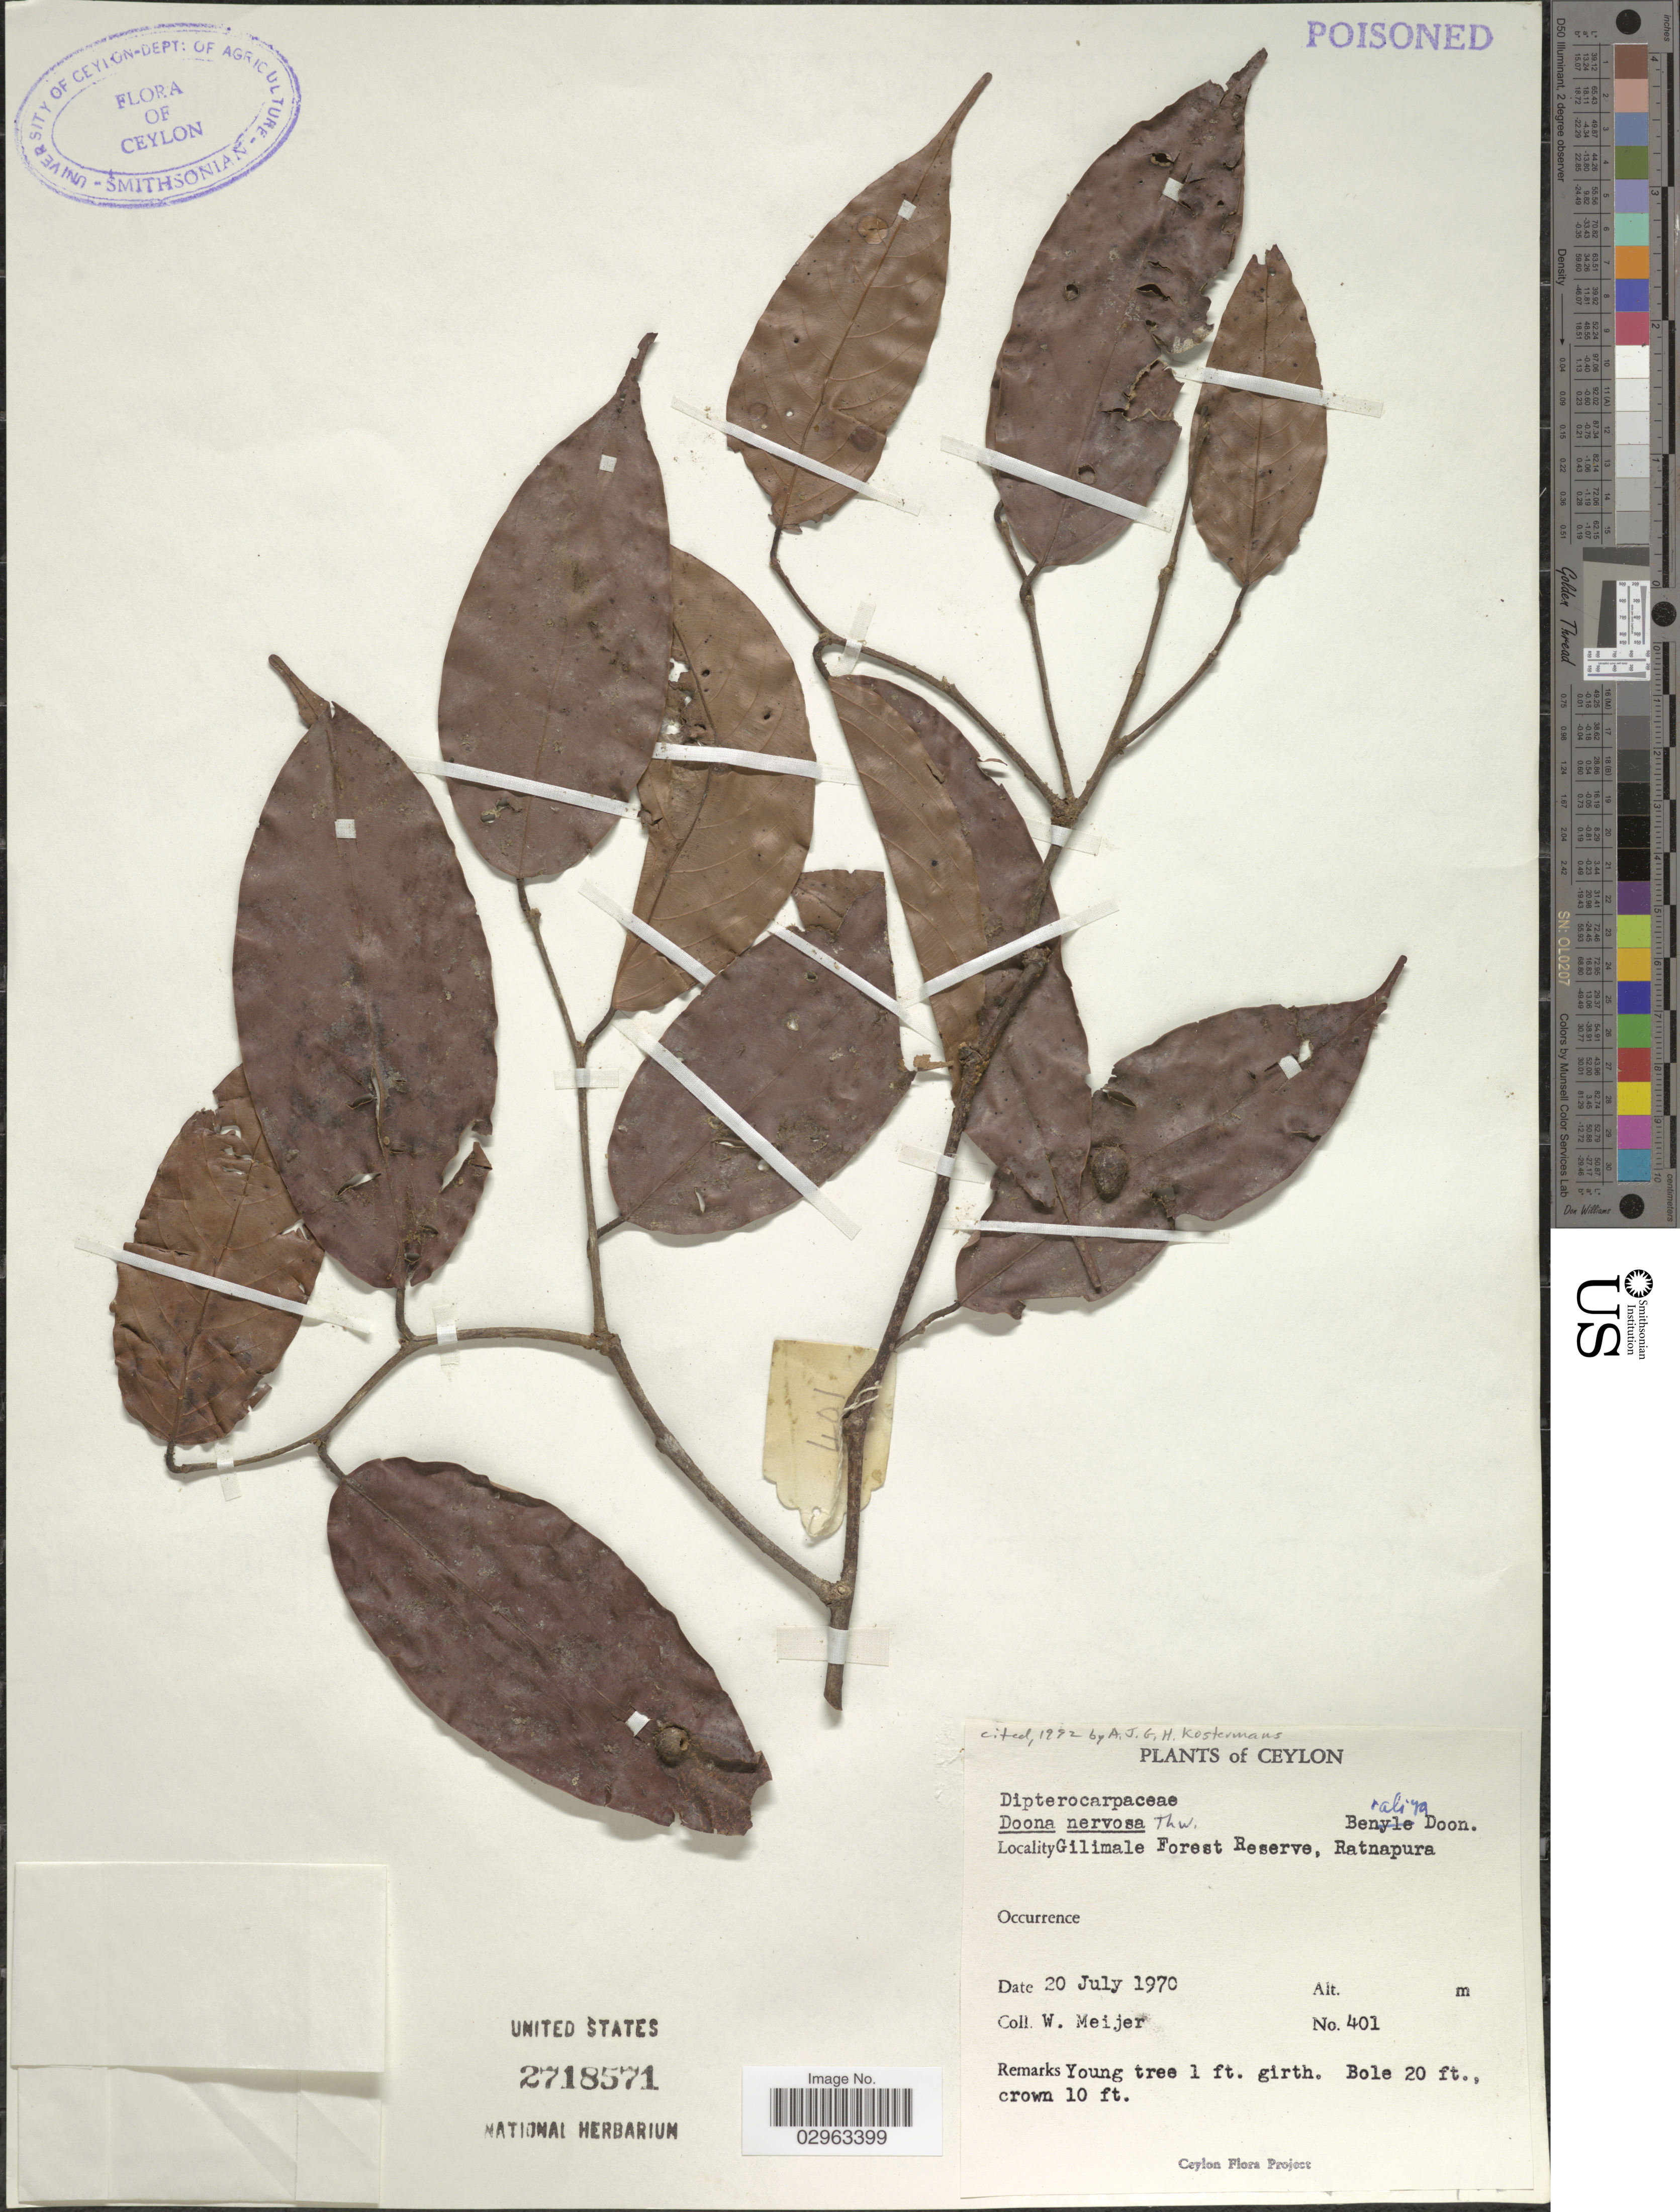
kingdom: Plantae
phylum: Tracheophyta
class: Magnoliopsida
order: Malvales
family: Dipterocarpaceae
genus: Doona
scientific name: Doona nervosa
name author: Thwaites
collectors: W. Meijer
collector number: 401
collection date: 1970-07-20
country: Sri Lanka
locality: Ceylon. Gilimale Forest Reserve, Ratnapura.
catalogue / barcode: US 2718571